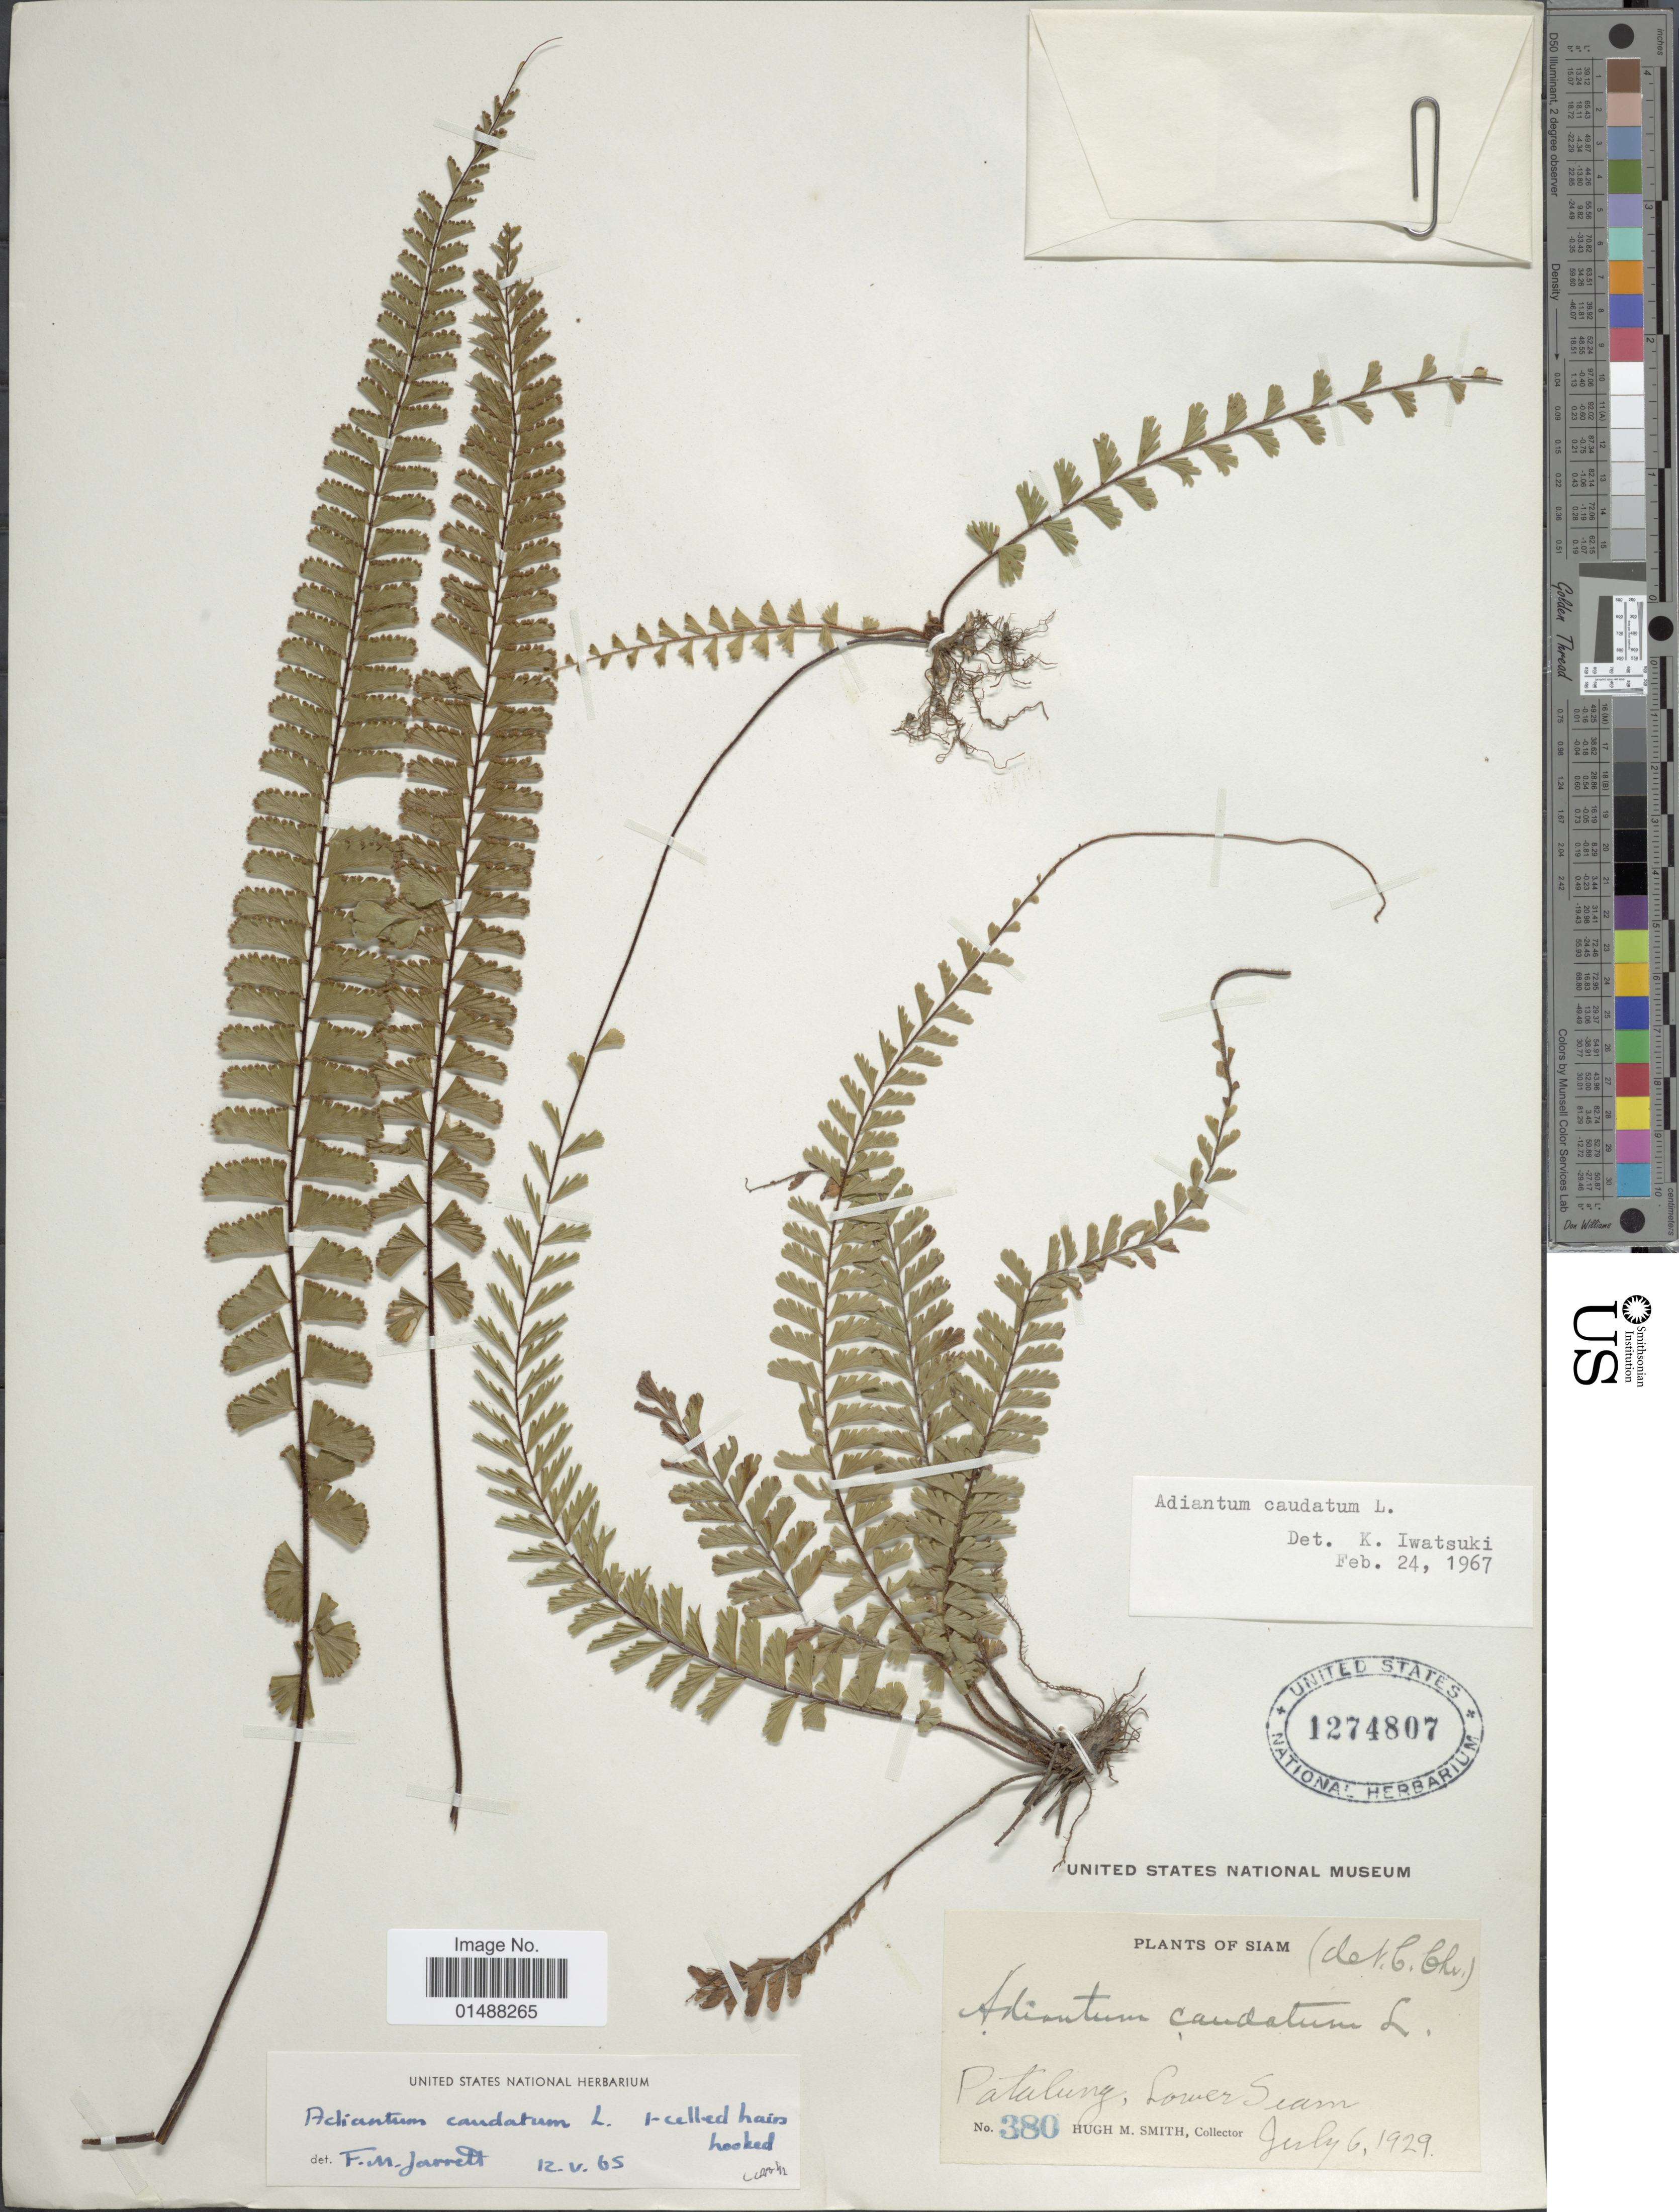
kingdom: Plantae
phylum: Tracheophyta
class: Polypodiopsida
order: Polypodiales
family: Pteridaceae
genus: Adiantum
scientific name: Adiantum caudatum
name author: L.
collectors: H. M. Smith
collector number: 380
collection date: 1929-07-06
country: Thailand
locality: Patalung, Lower Siam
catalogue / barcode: US 1274807